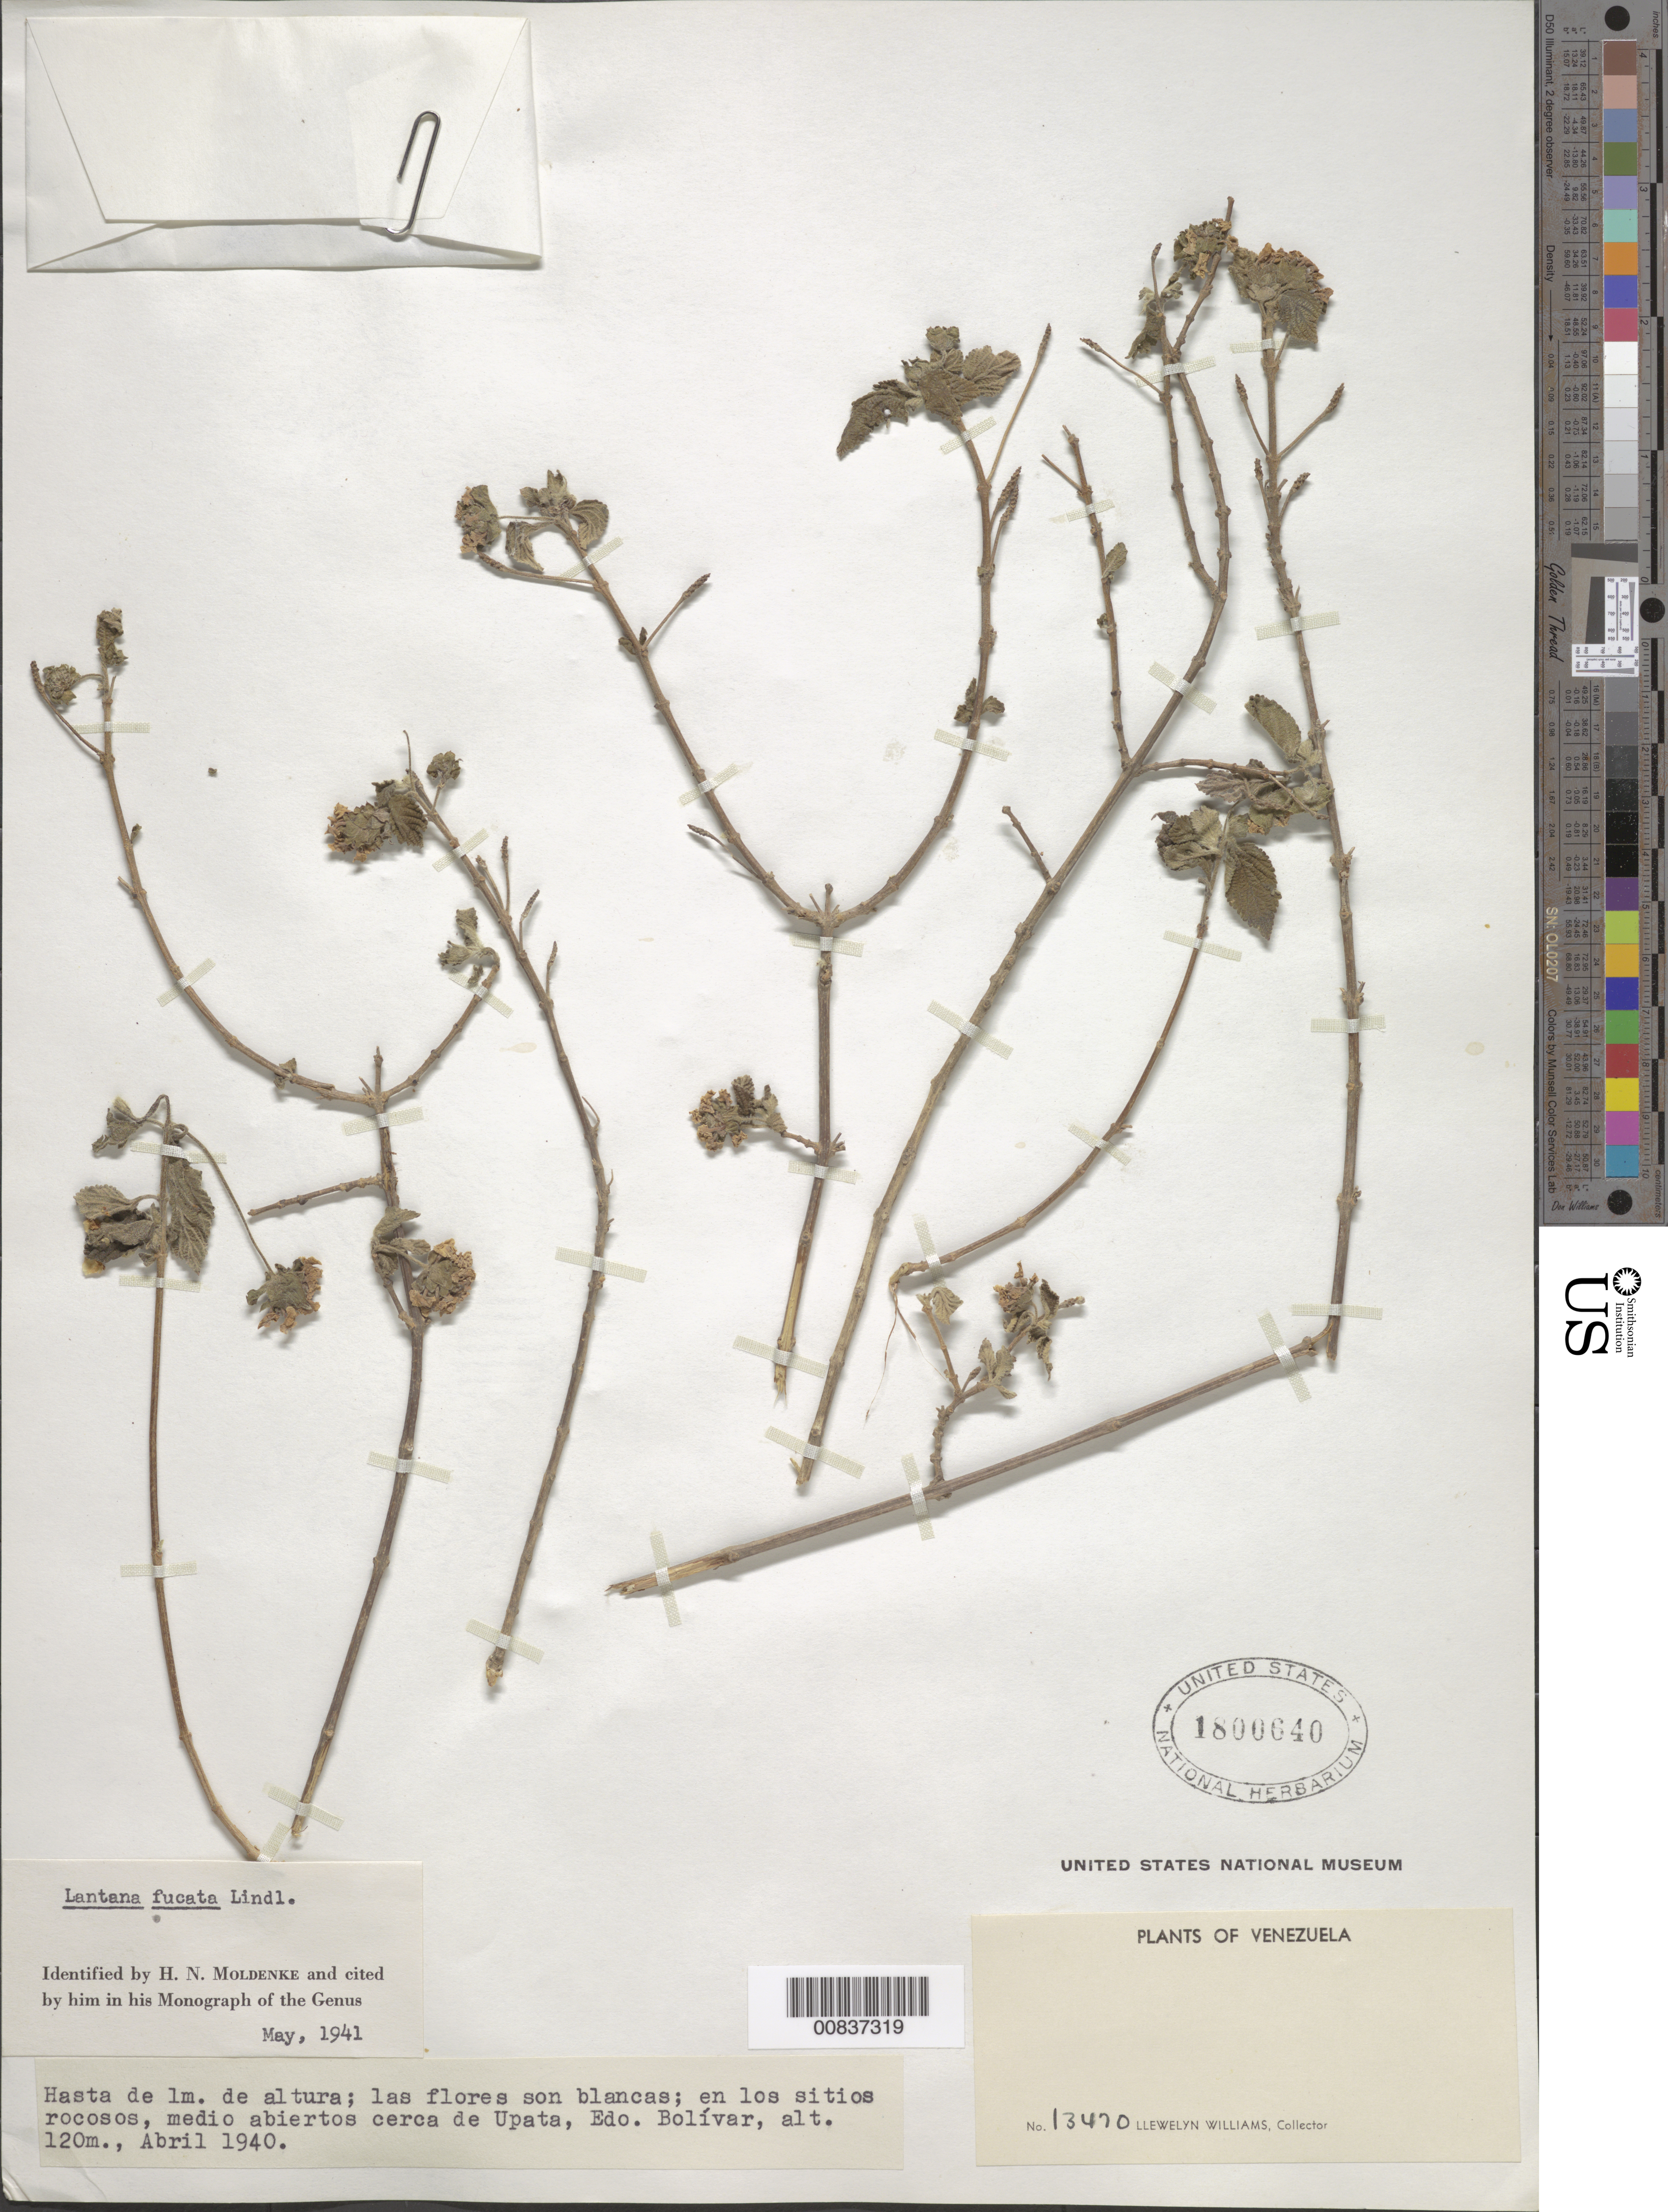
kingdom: Plantae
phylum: Tracheophyta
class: Magnoliopsida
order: Lamiales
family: Verbenaceae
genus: Lantana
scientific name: Lantana fucata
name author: Lindl.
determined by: Moldenke, H. N.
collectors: Ll. Williams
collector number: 13470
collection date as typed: Apr-40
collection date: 1940-04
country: Venezuela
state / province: Bolívar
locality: Upata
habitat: Sitios rocosos, medio abiertos cerca de Upata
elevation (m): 120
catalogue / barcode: US 1800640